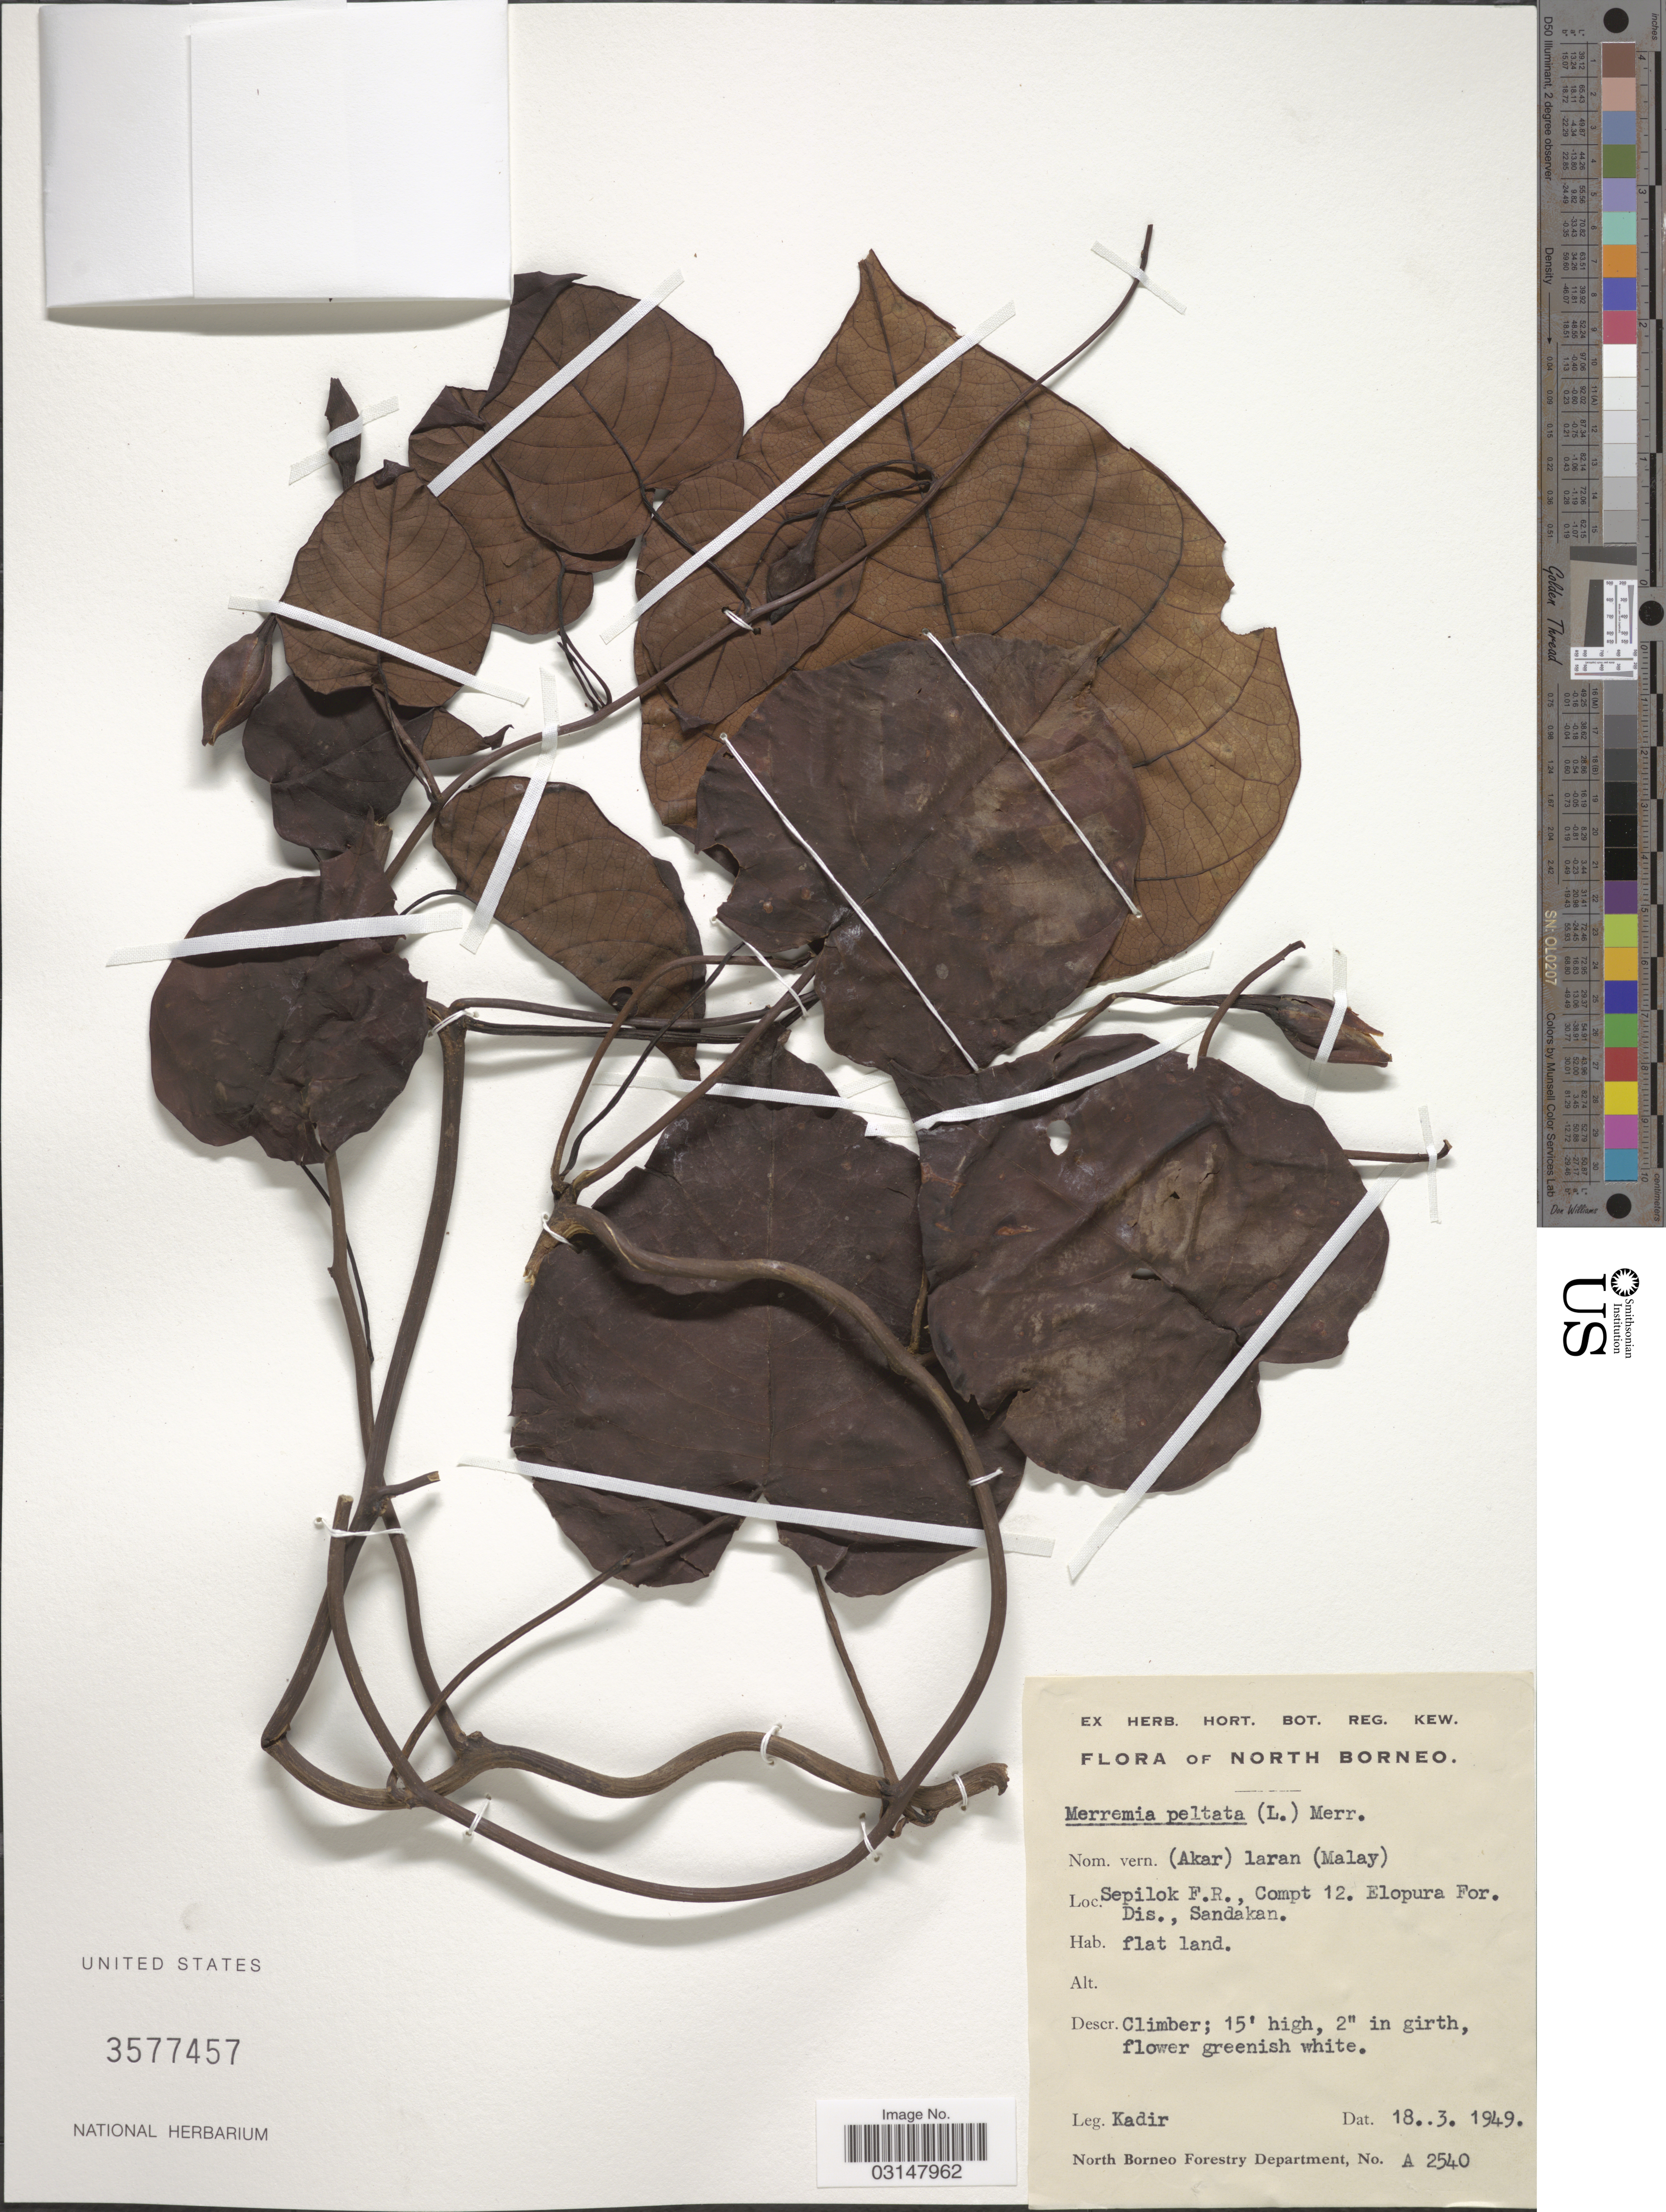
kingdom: Plantae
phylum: Tracheophyta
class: Magnoliopsida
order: Solanales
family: Convolvulaceae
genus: Decalobanthus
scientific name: Decalobanthus peltatus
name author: (L.) A. R. Simões & Staples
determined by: Wagner, W. L., (BOT), Smithsonian Institution - National Museum of Natural History (UNITED STATES)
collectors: -. Kadir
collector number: A2540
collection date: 1949-03-18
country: Malaysia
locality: North Borneo. Sepilok F. R., Compt 12. Elopura For. Dis., Sandakan.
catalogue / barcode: US 3577457